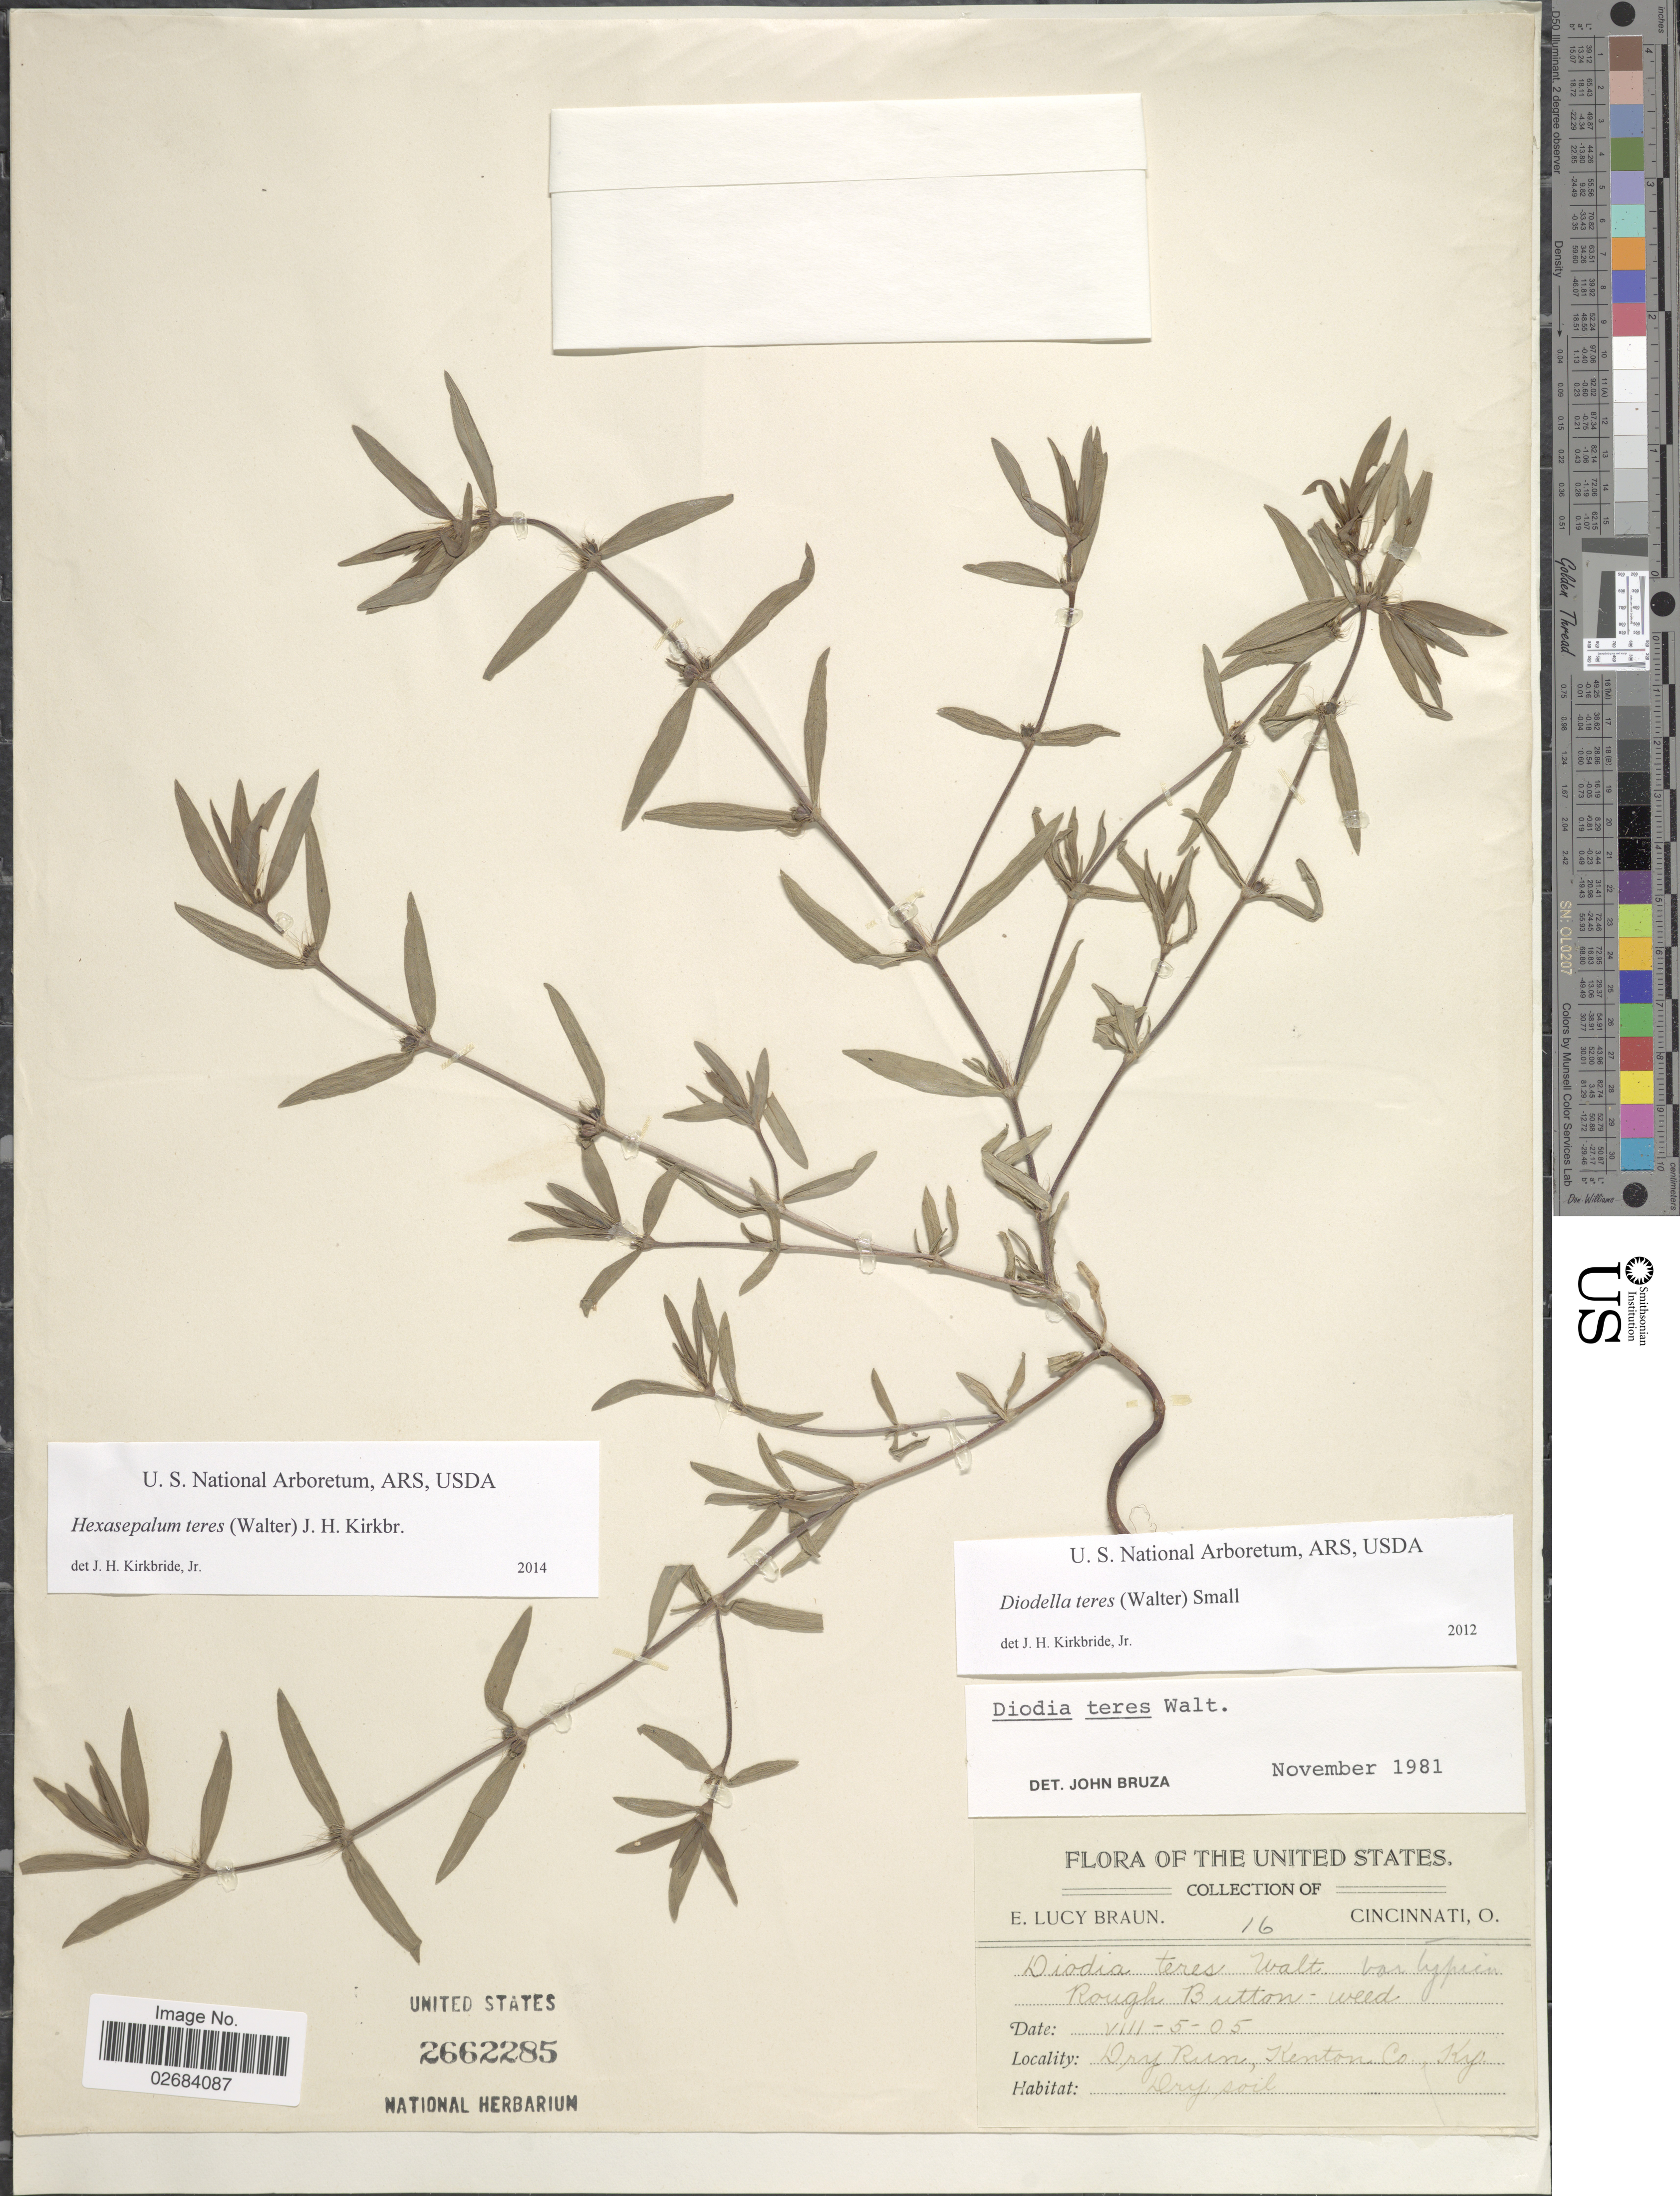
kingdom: Plantae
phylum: Tracheophyta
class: Magnoliopsida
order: Gentianales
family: Rubiaceae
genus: Diodia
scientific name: Diodia teres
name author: Walter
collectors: E. L. Braun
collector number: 16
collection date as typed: Transcribed d/m/y: 5/8/5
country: United States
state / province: Kentucky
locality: Dry Run, Kenton Co.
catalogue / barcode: US 2662285